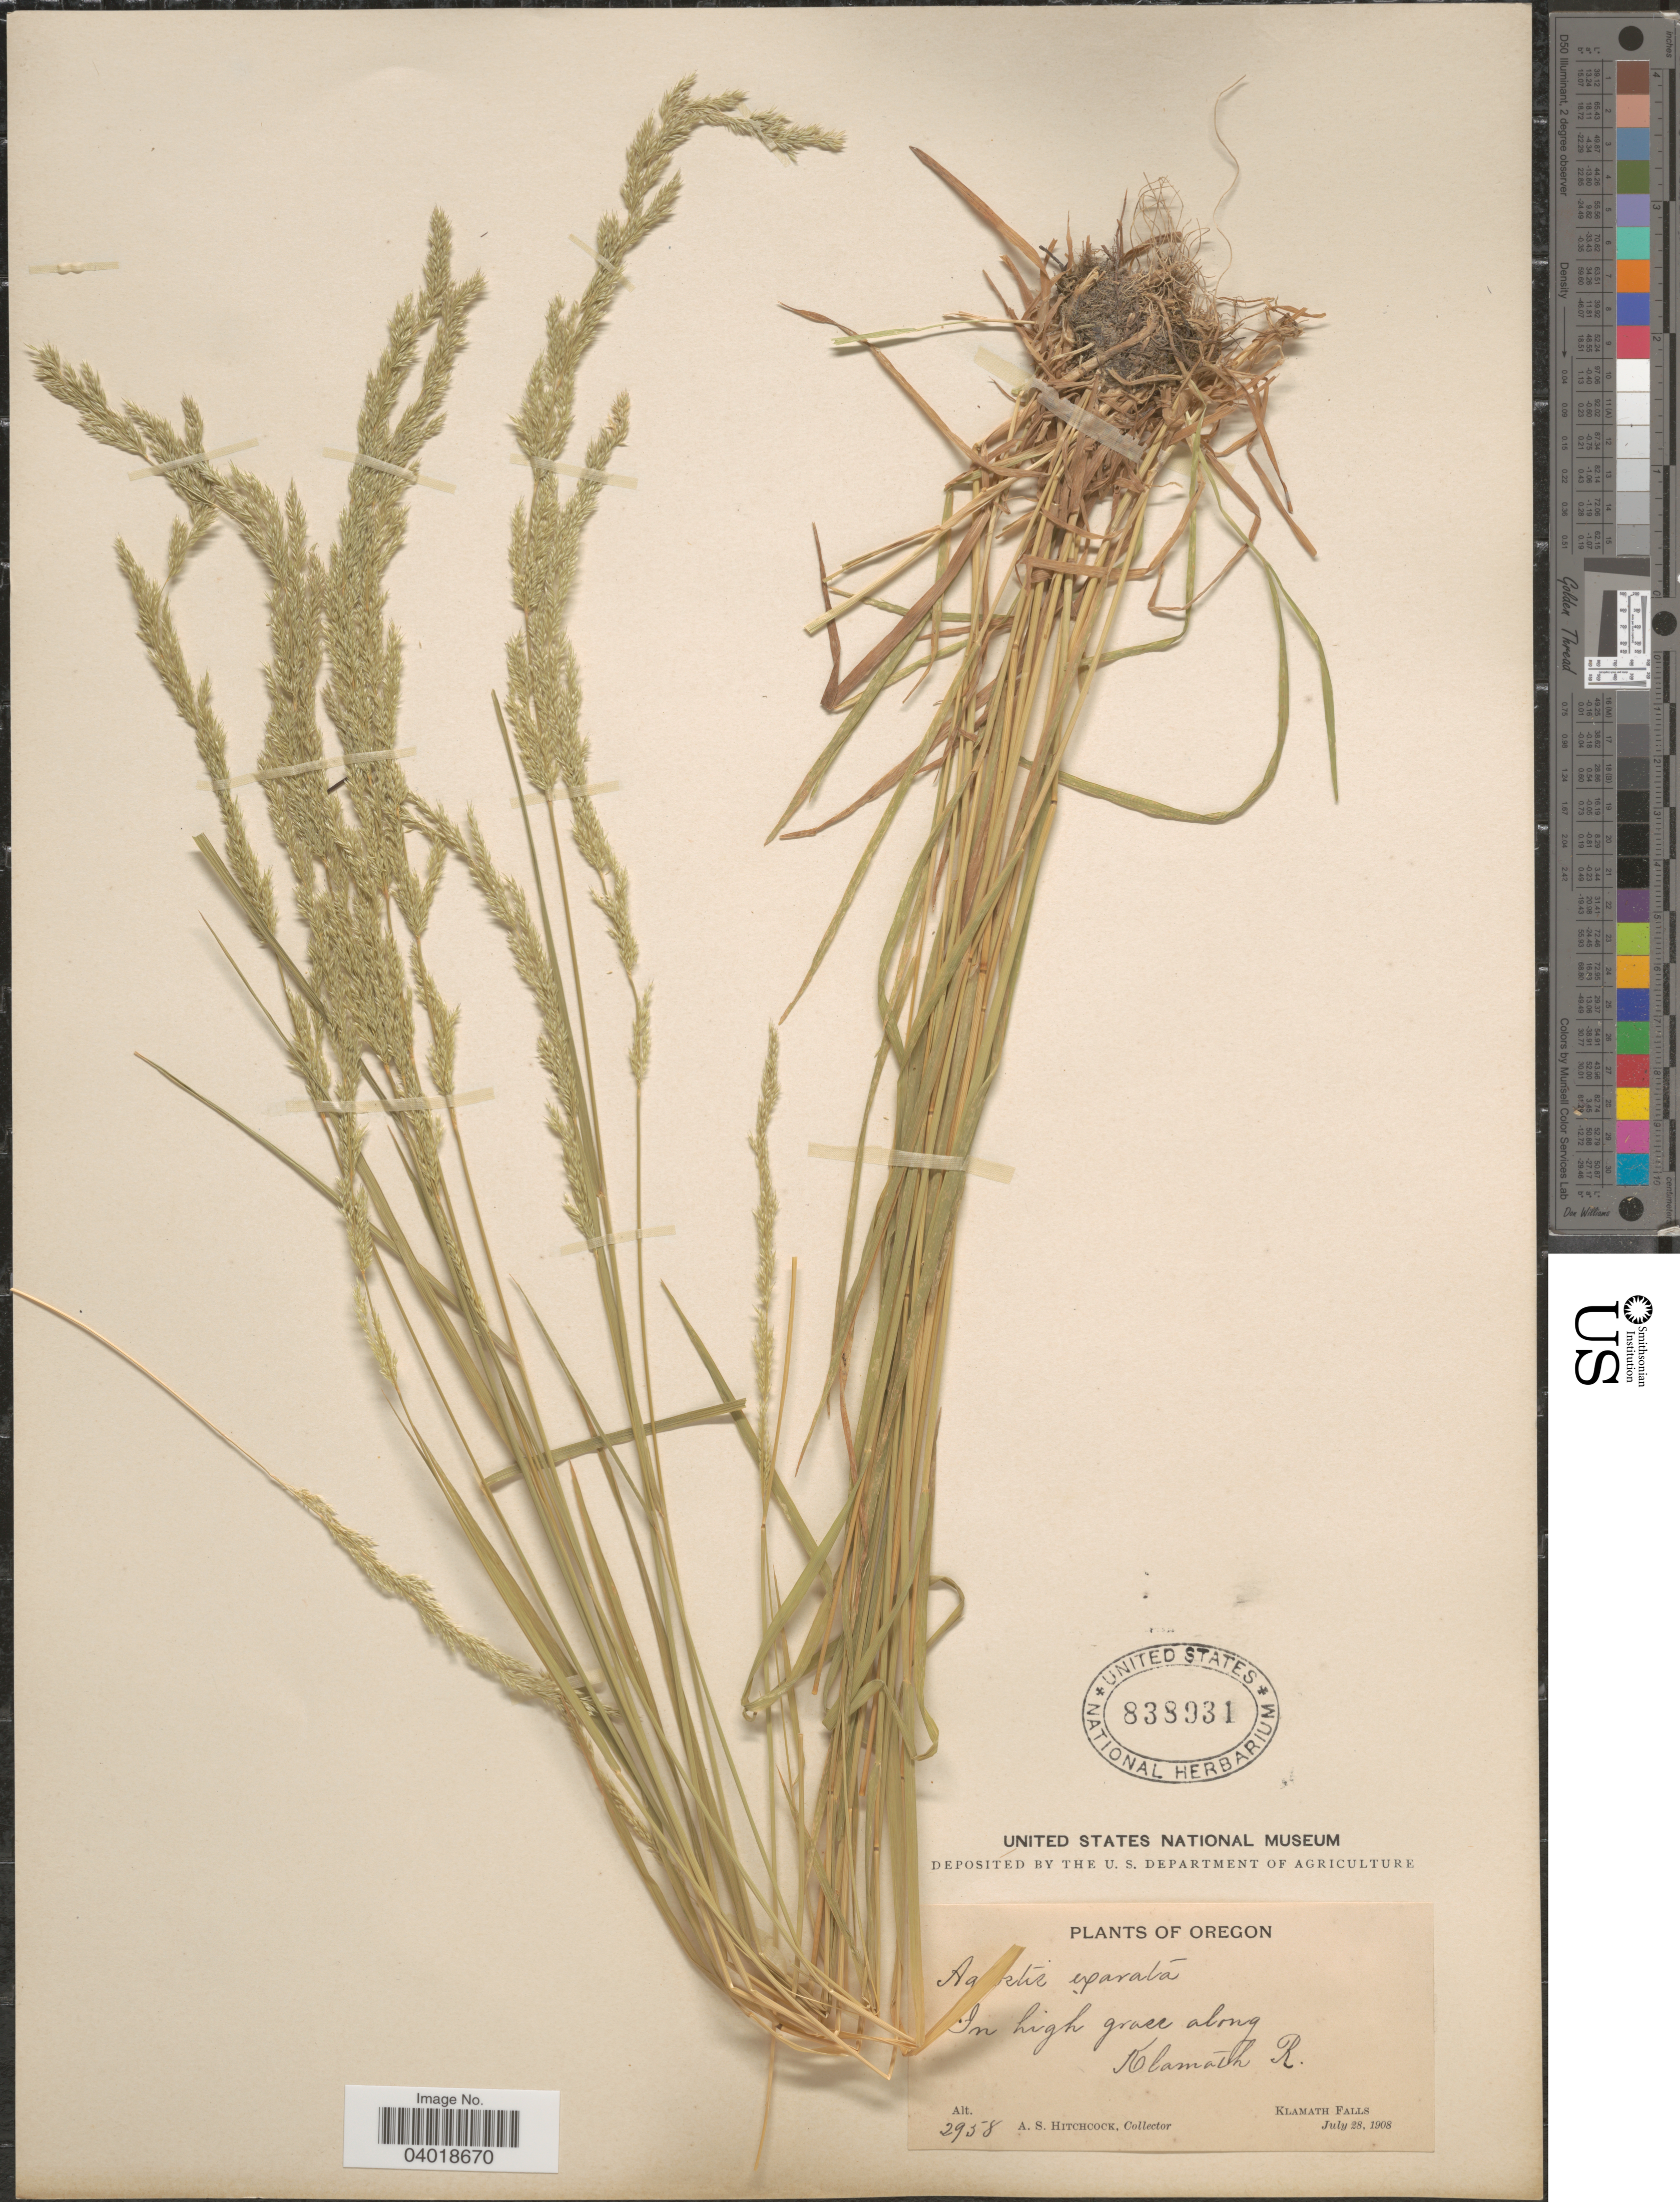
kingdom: Plantae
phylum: Tracheophyta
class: Liliopsida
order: Poales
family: Poaceae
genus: Agrostis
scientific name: Agrostis exarata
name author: Trin.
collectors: A. S. Hitchcock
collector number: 2958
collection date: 1908-07-28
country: United States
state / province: Oregon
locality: In high grase along Klamath R. Klamath Falls.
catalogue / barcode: US 838931